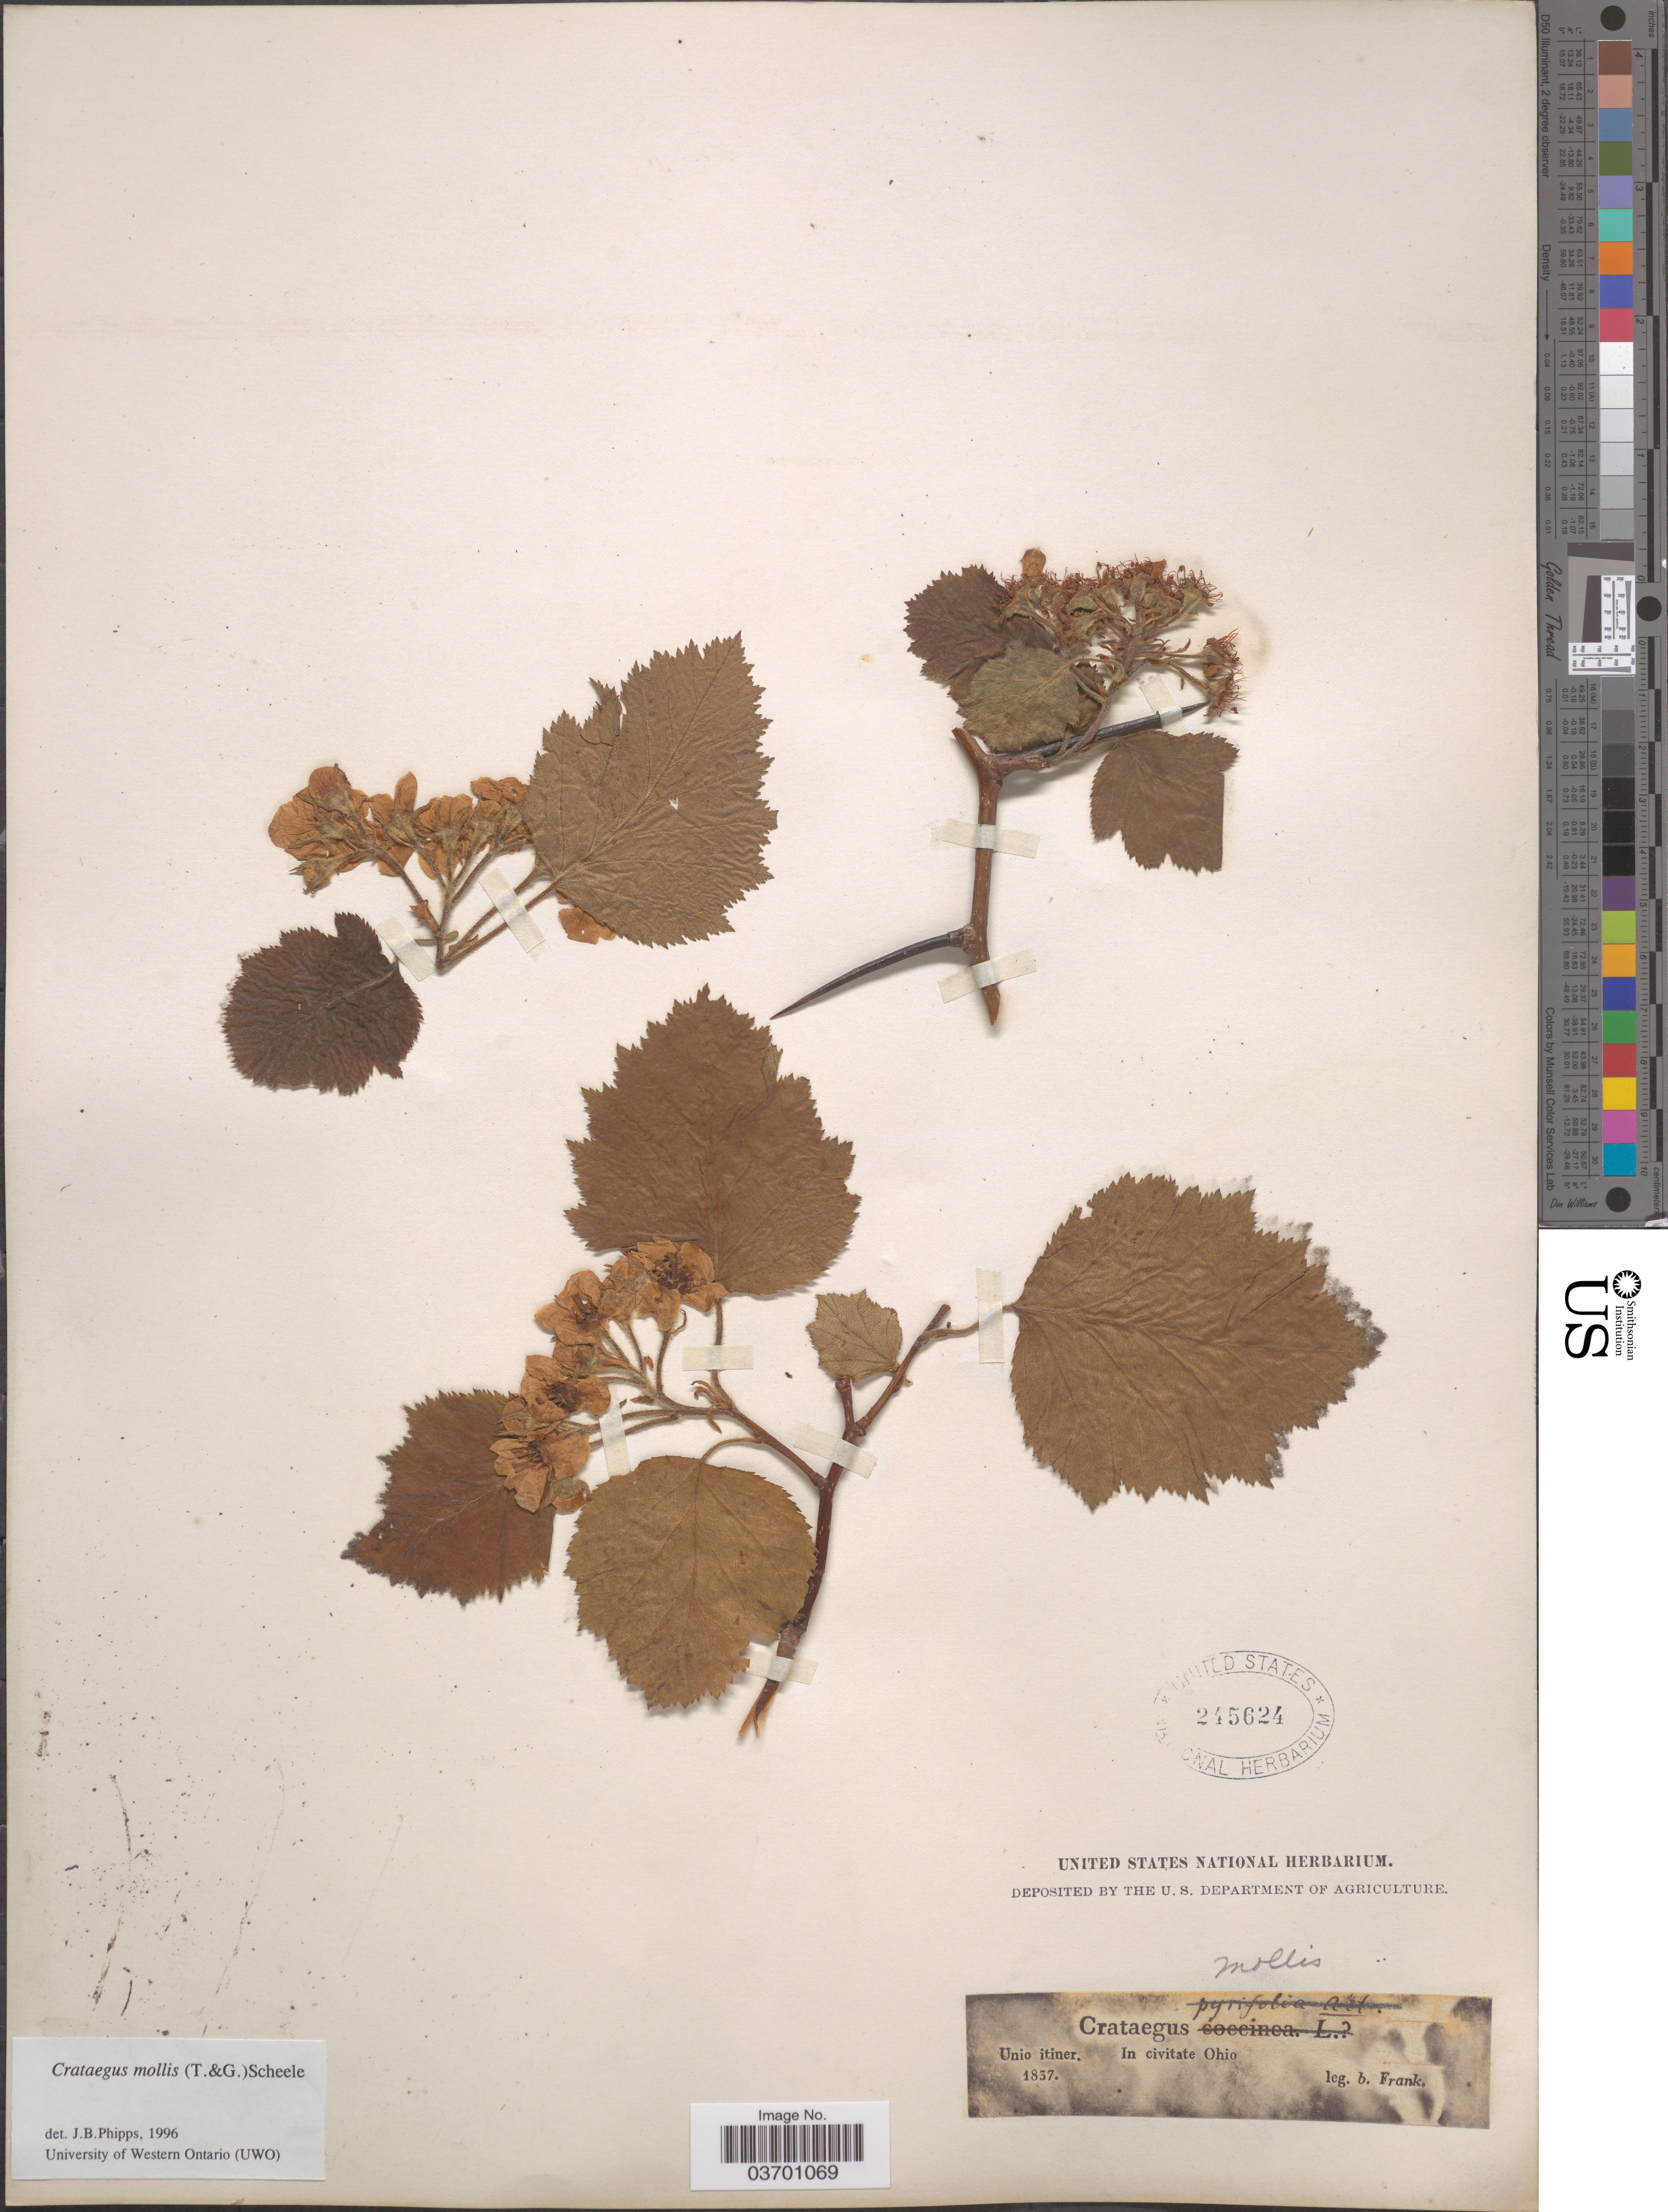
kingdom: Plantae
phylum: Tracheophyta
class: Magnoliopsida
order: Rosales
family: Rosaceae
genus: Crataegus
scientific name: Crataegus mollis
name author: (Torr. & A. Gray) Scheele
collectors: B. Frank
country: United States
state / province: Ohio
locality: In civitate Ohio.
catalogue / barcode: US 245624